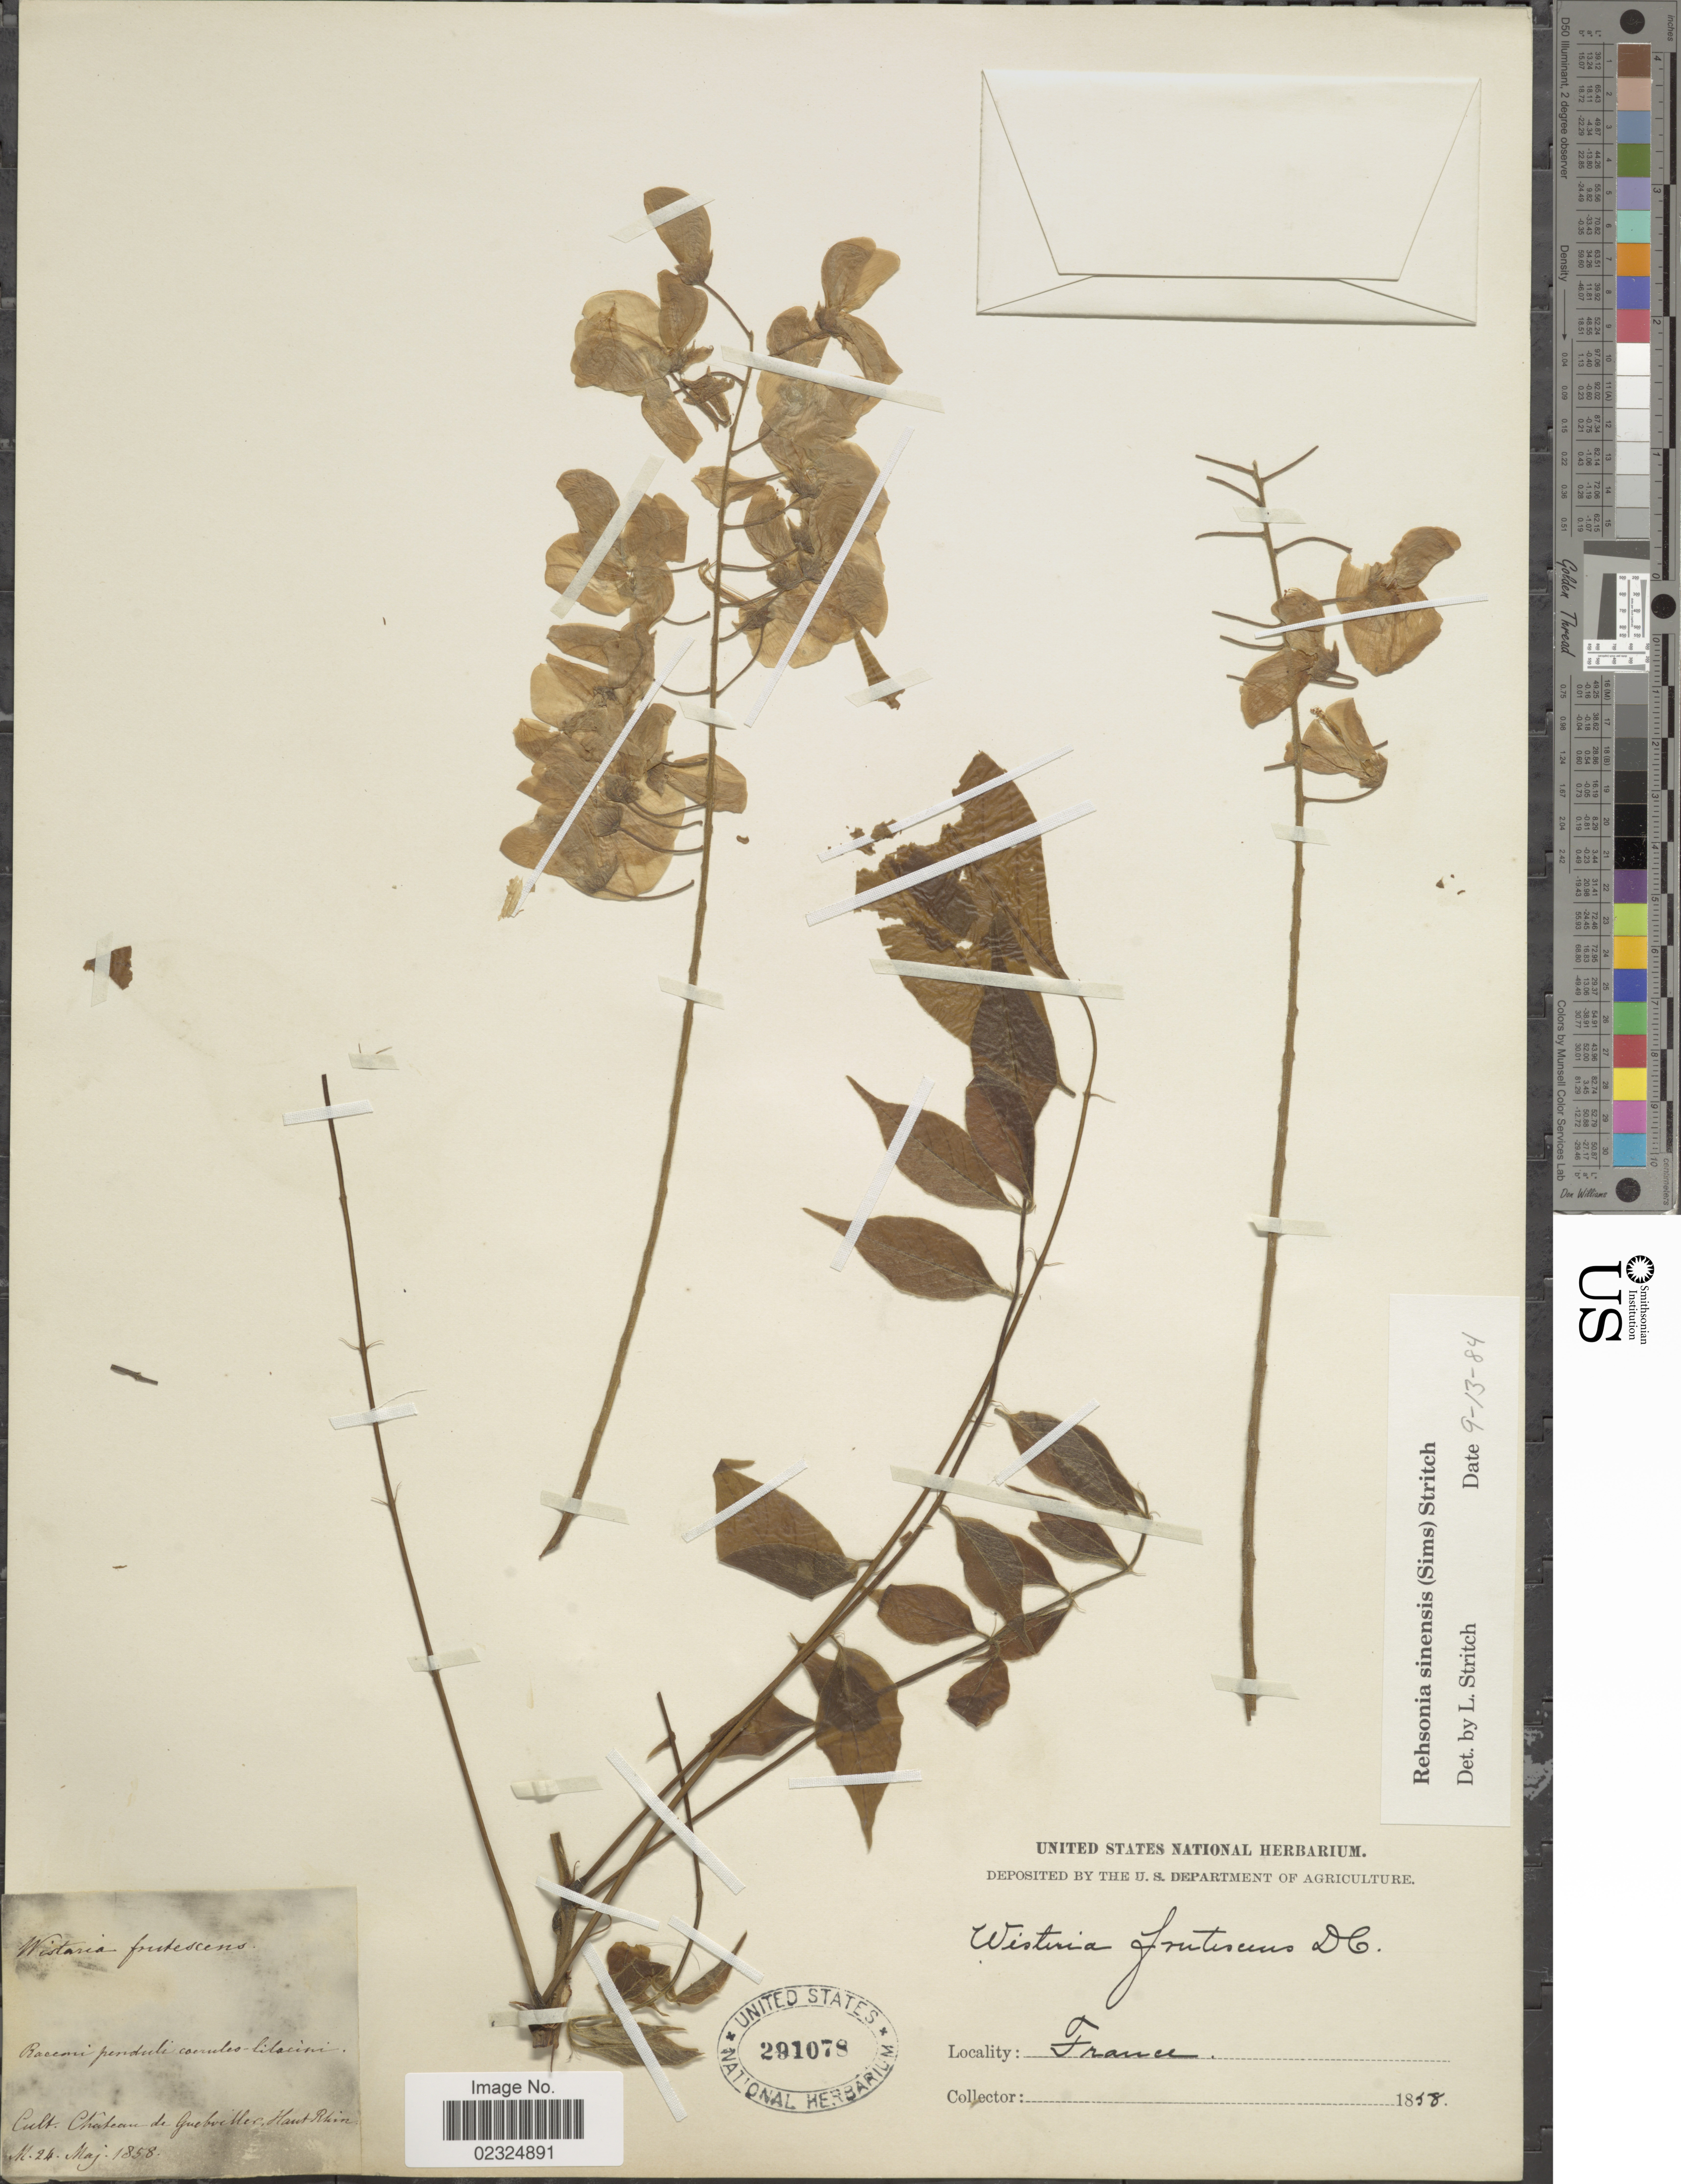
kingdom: Plantae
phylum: Tracheophyta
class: Magnoliopsida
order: Fabales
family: Fabaceae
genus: Wisteria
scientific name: Wisteria sp.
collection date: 1858-05-24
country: France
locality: Cult. Chateau de Guebuiller, Haut-Rhin. [interpreted]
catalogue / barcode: US 291078